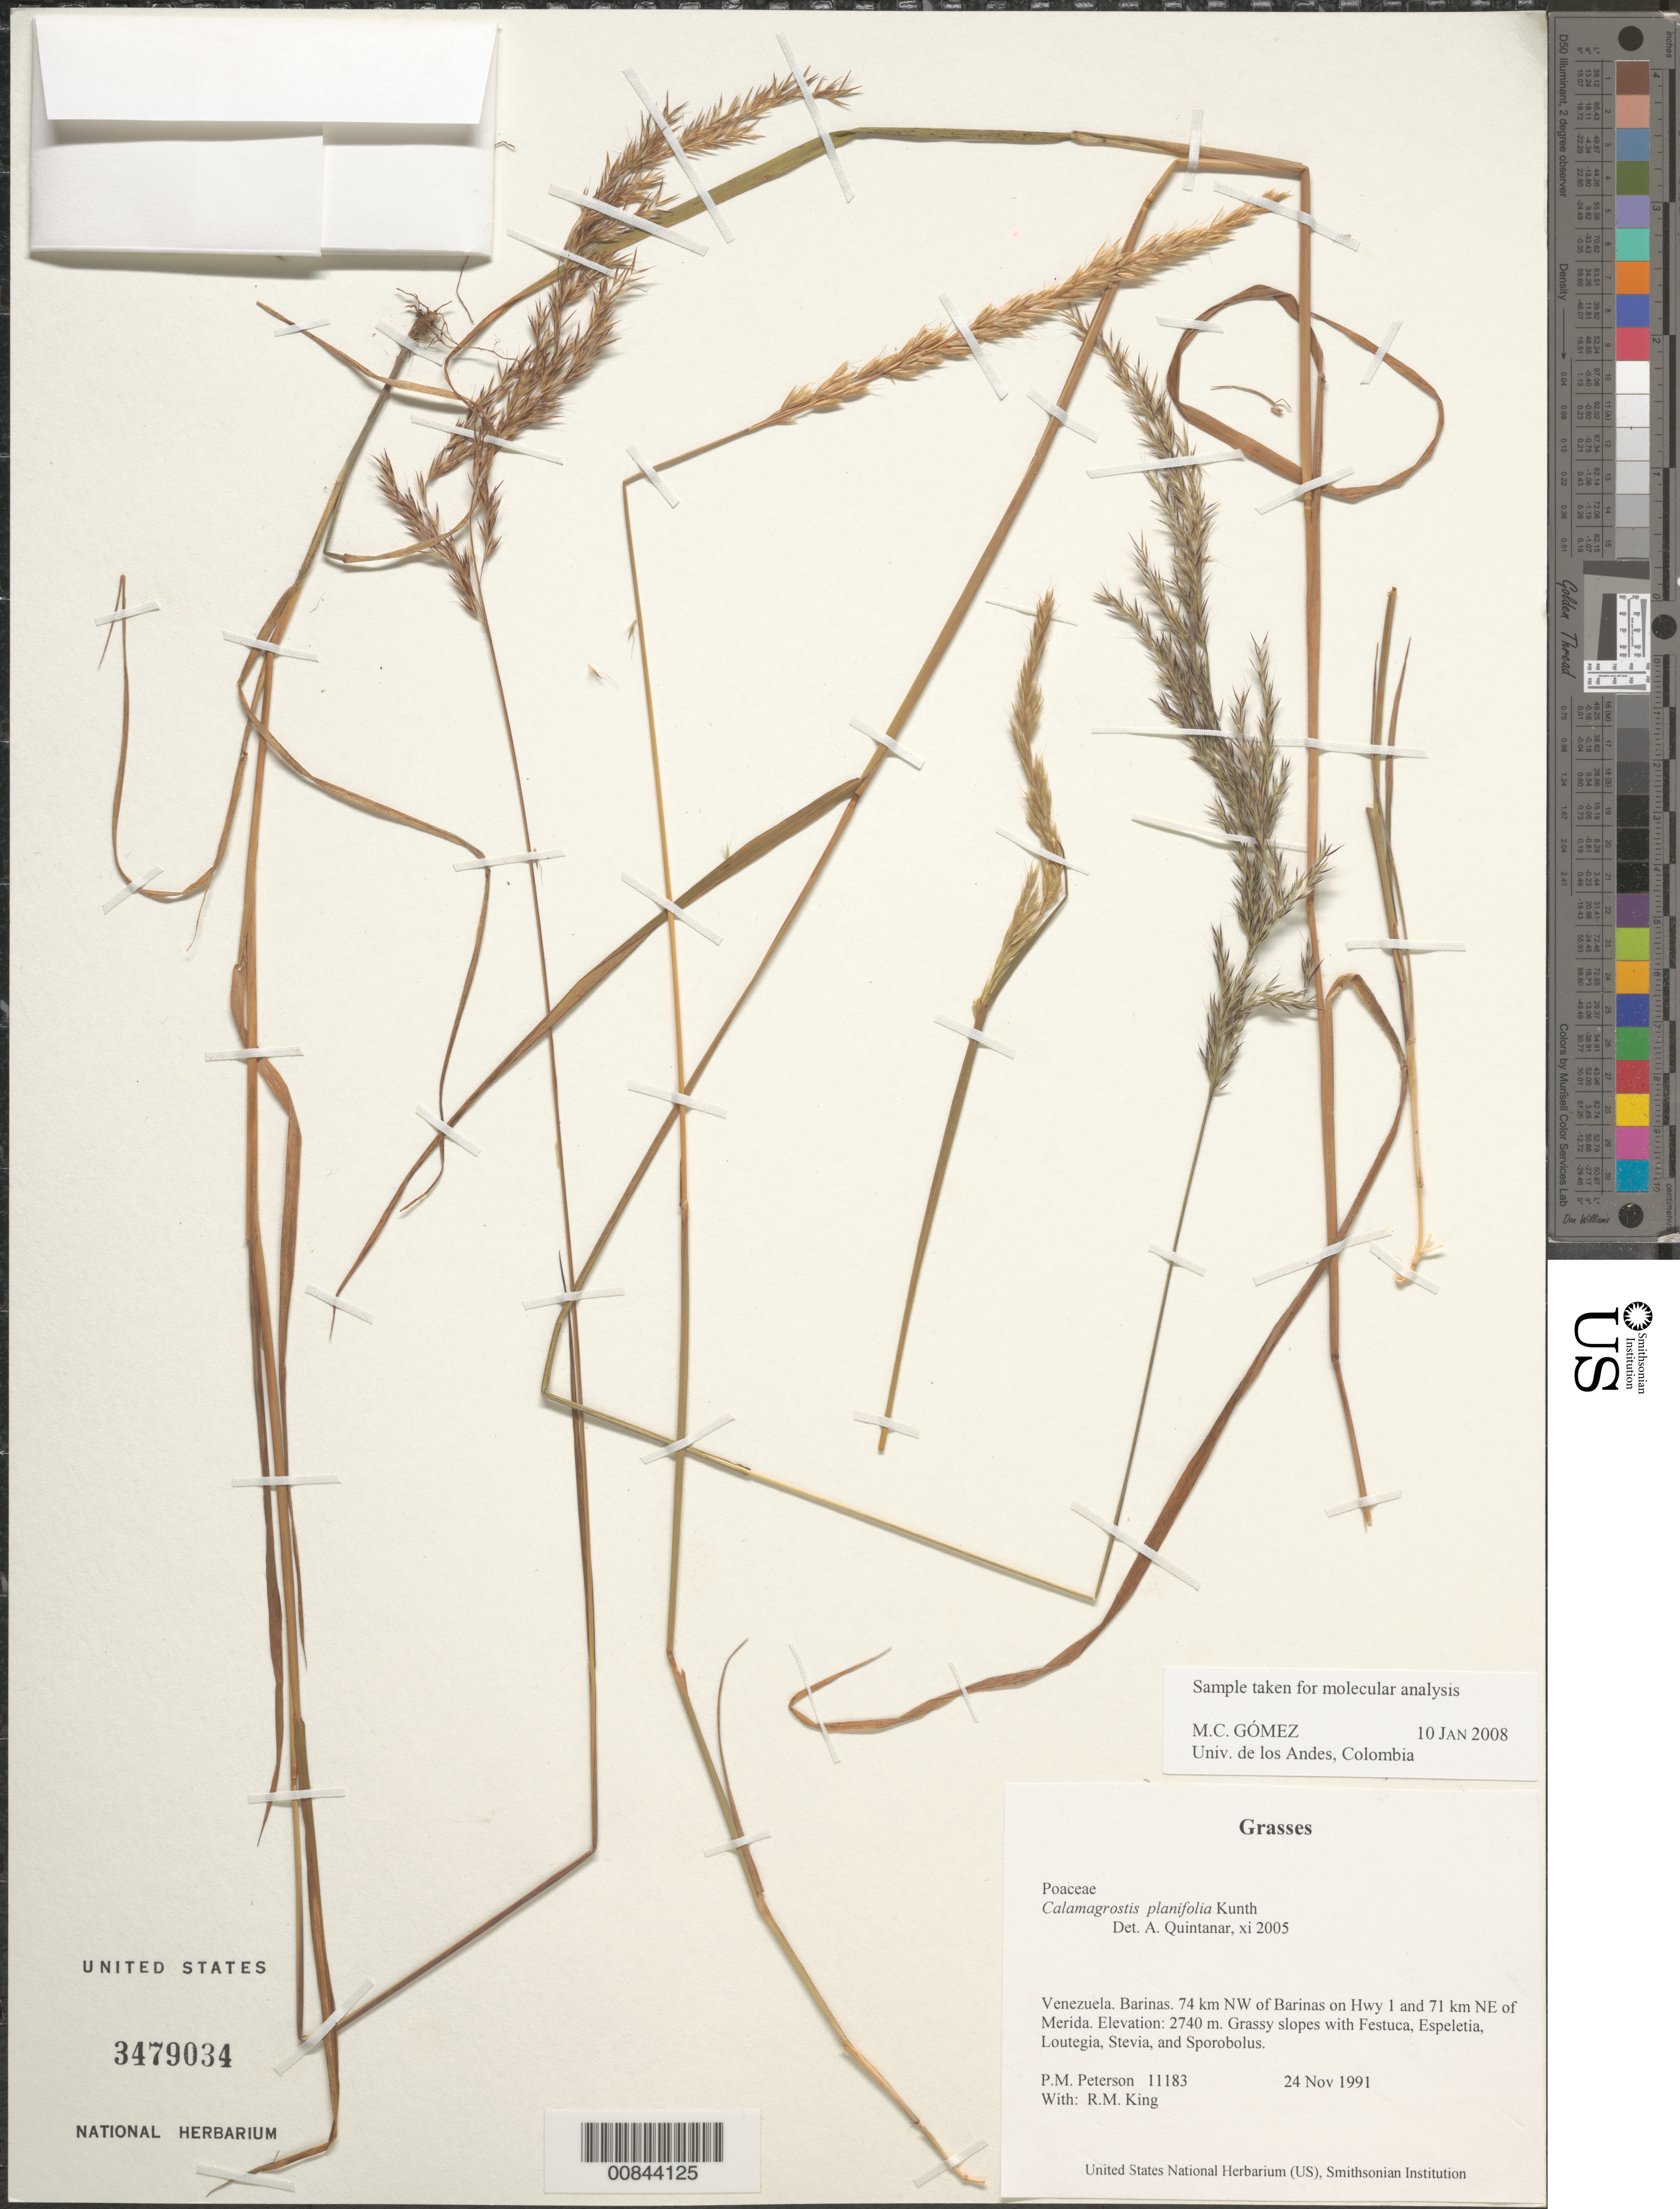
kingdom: Plantae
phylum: Tracheophyta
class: Liliopsida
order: Poales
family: Poaceae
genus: Calamagrostis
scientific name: Calamagrostis planifolia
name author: (Kunth) Trin. ex Steud.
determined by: Quintanar, A.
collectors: P. M. Peterson & R. M. King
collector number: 11183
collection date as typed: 24 Nov 1991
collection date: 1991-11-24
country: Venezuela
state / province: Barinas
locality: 74 km NW of Barinas on Hwy 1 and 71 km NE of Merida.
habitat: Grassy slopes with Festuca, Espeletia, Loutegia, Stevia, and Sporobolus.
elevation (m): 2740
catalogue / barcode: US 3479034